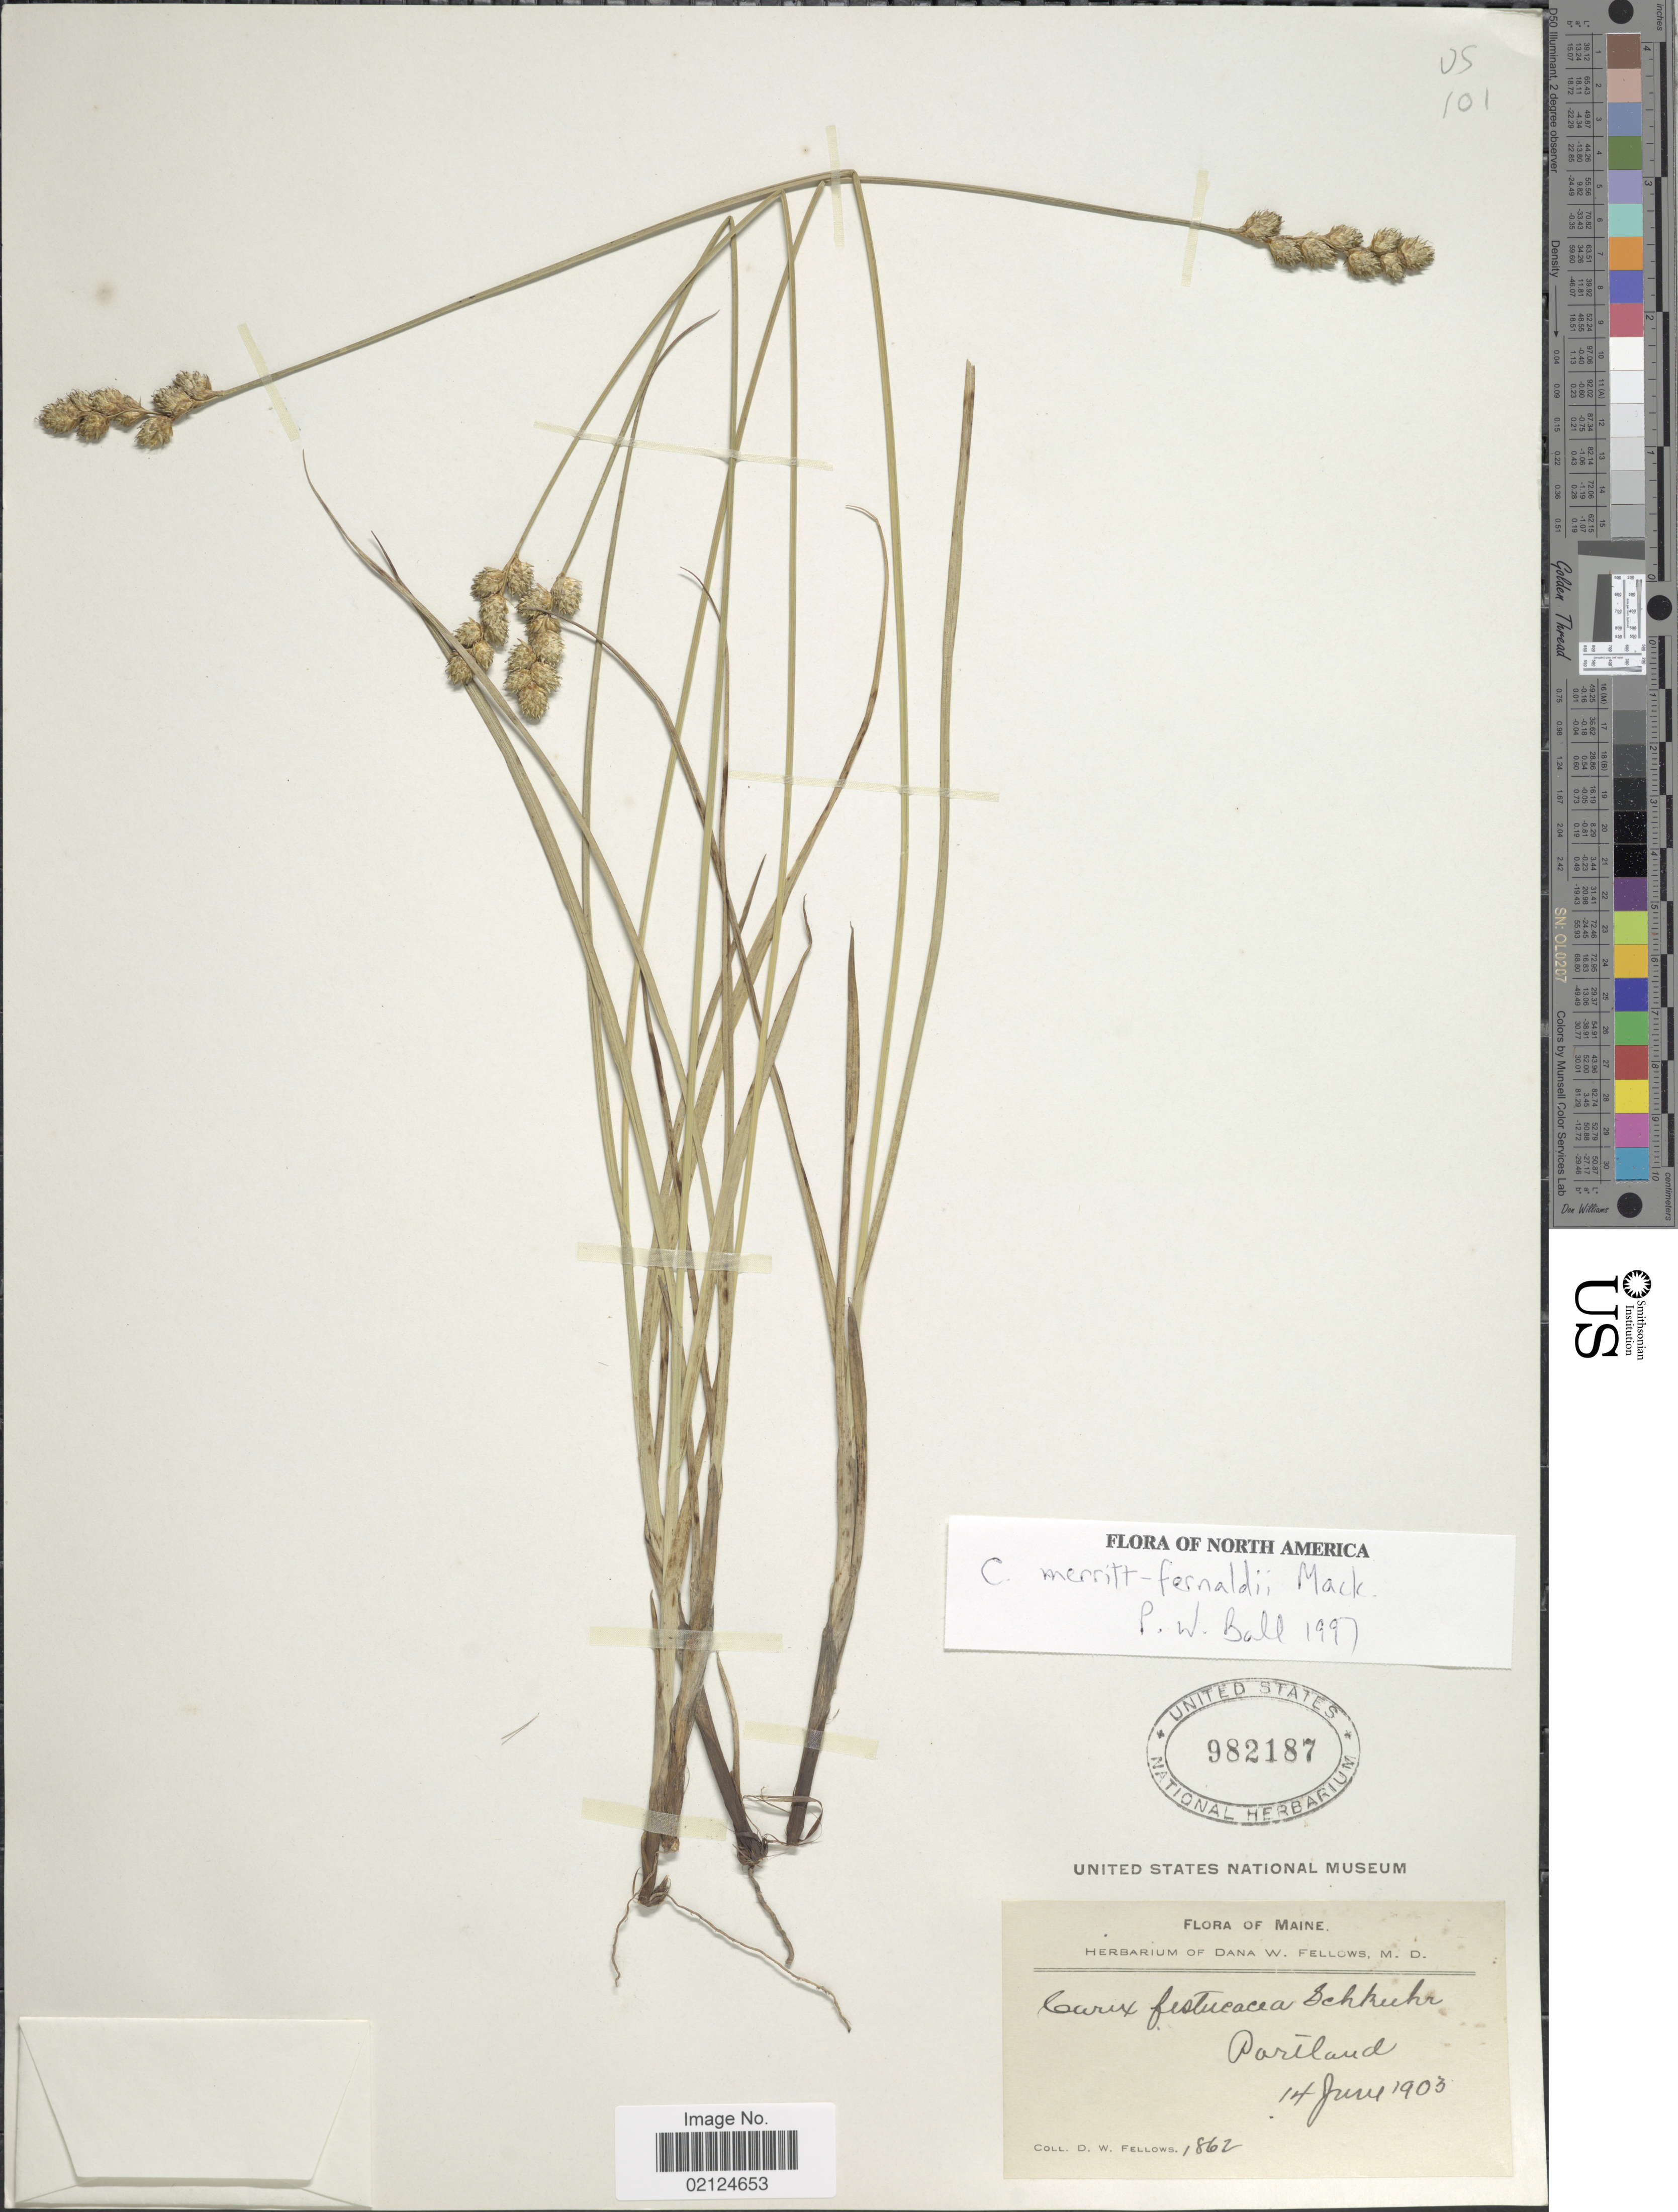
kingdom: Plantae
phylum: Tracheophyta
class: Liliopsida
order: Poales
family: Cyperaceae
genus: Carex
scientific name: Carex merritt-fernaldii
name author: Mack.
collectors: D. W. Fellows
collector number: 1862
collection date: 1903-06-14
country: United States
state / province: Maine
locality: Portland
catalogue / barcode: US 982187